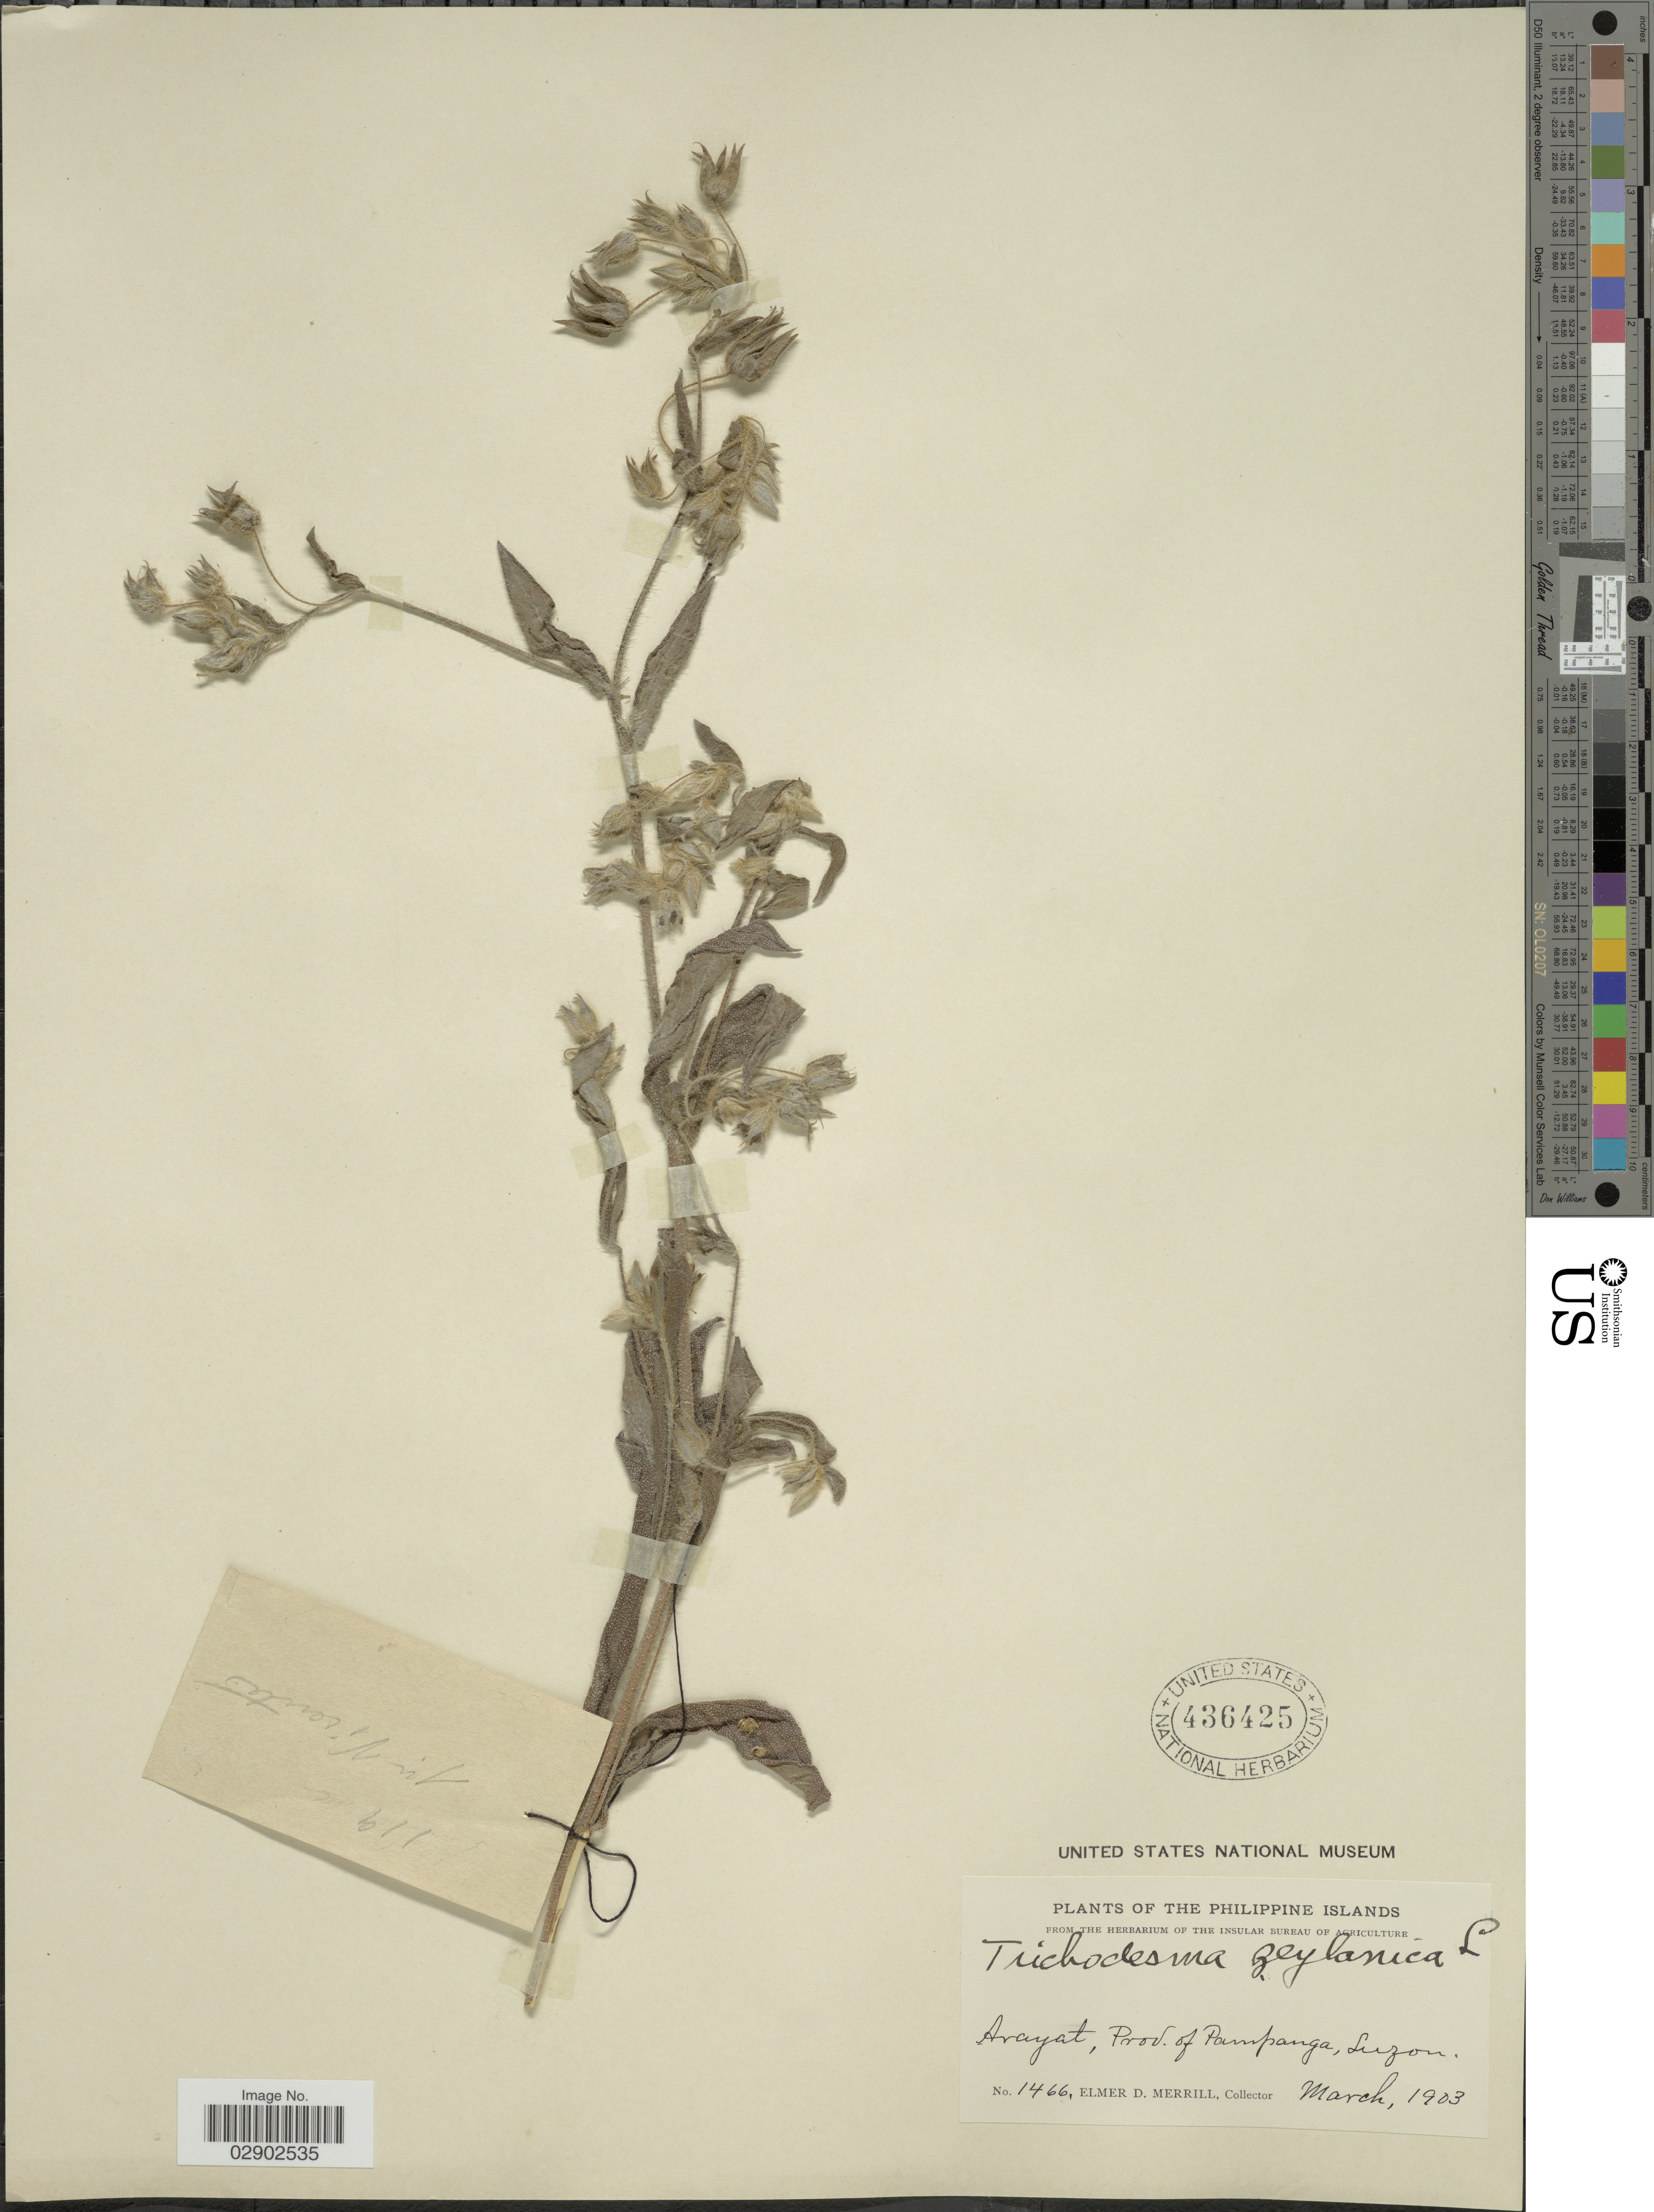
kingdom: Plantae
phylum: Tracheophyta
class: Magnoliopsida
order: Boraginales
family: Boraginaceae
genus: Trichodesma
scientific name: Trichodesma zeylanicum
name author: (Burm. f.) R. Br.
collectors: E. D. Merrill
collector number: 1466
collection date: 1903-03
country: Philippines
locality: Arayat, Prov. of Pampanga, Luzon.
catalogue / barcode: US 436425